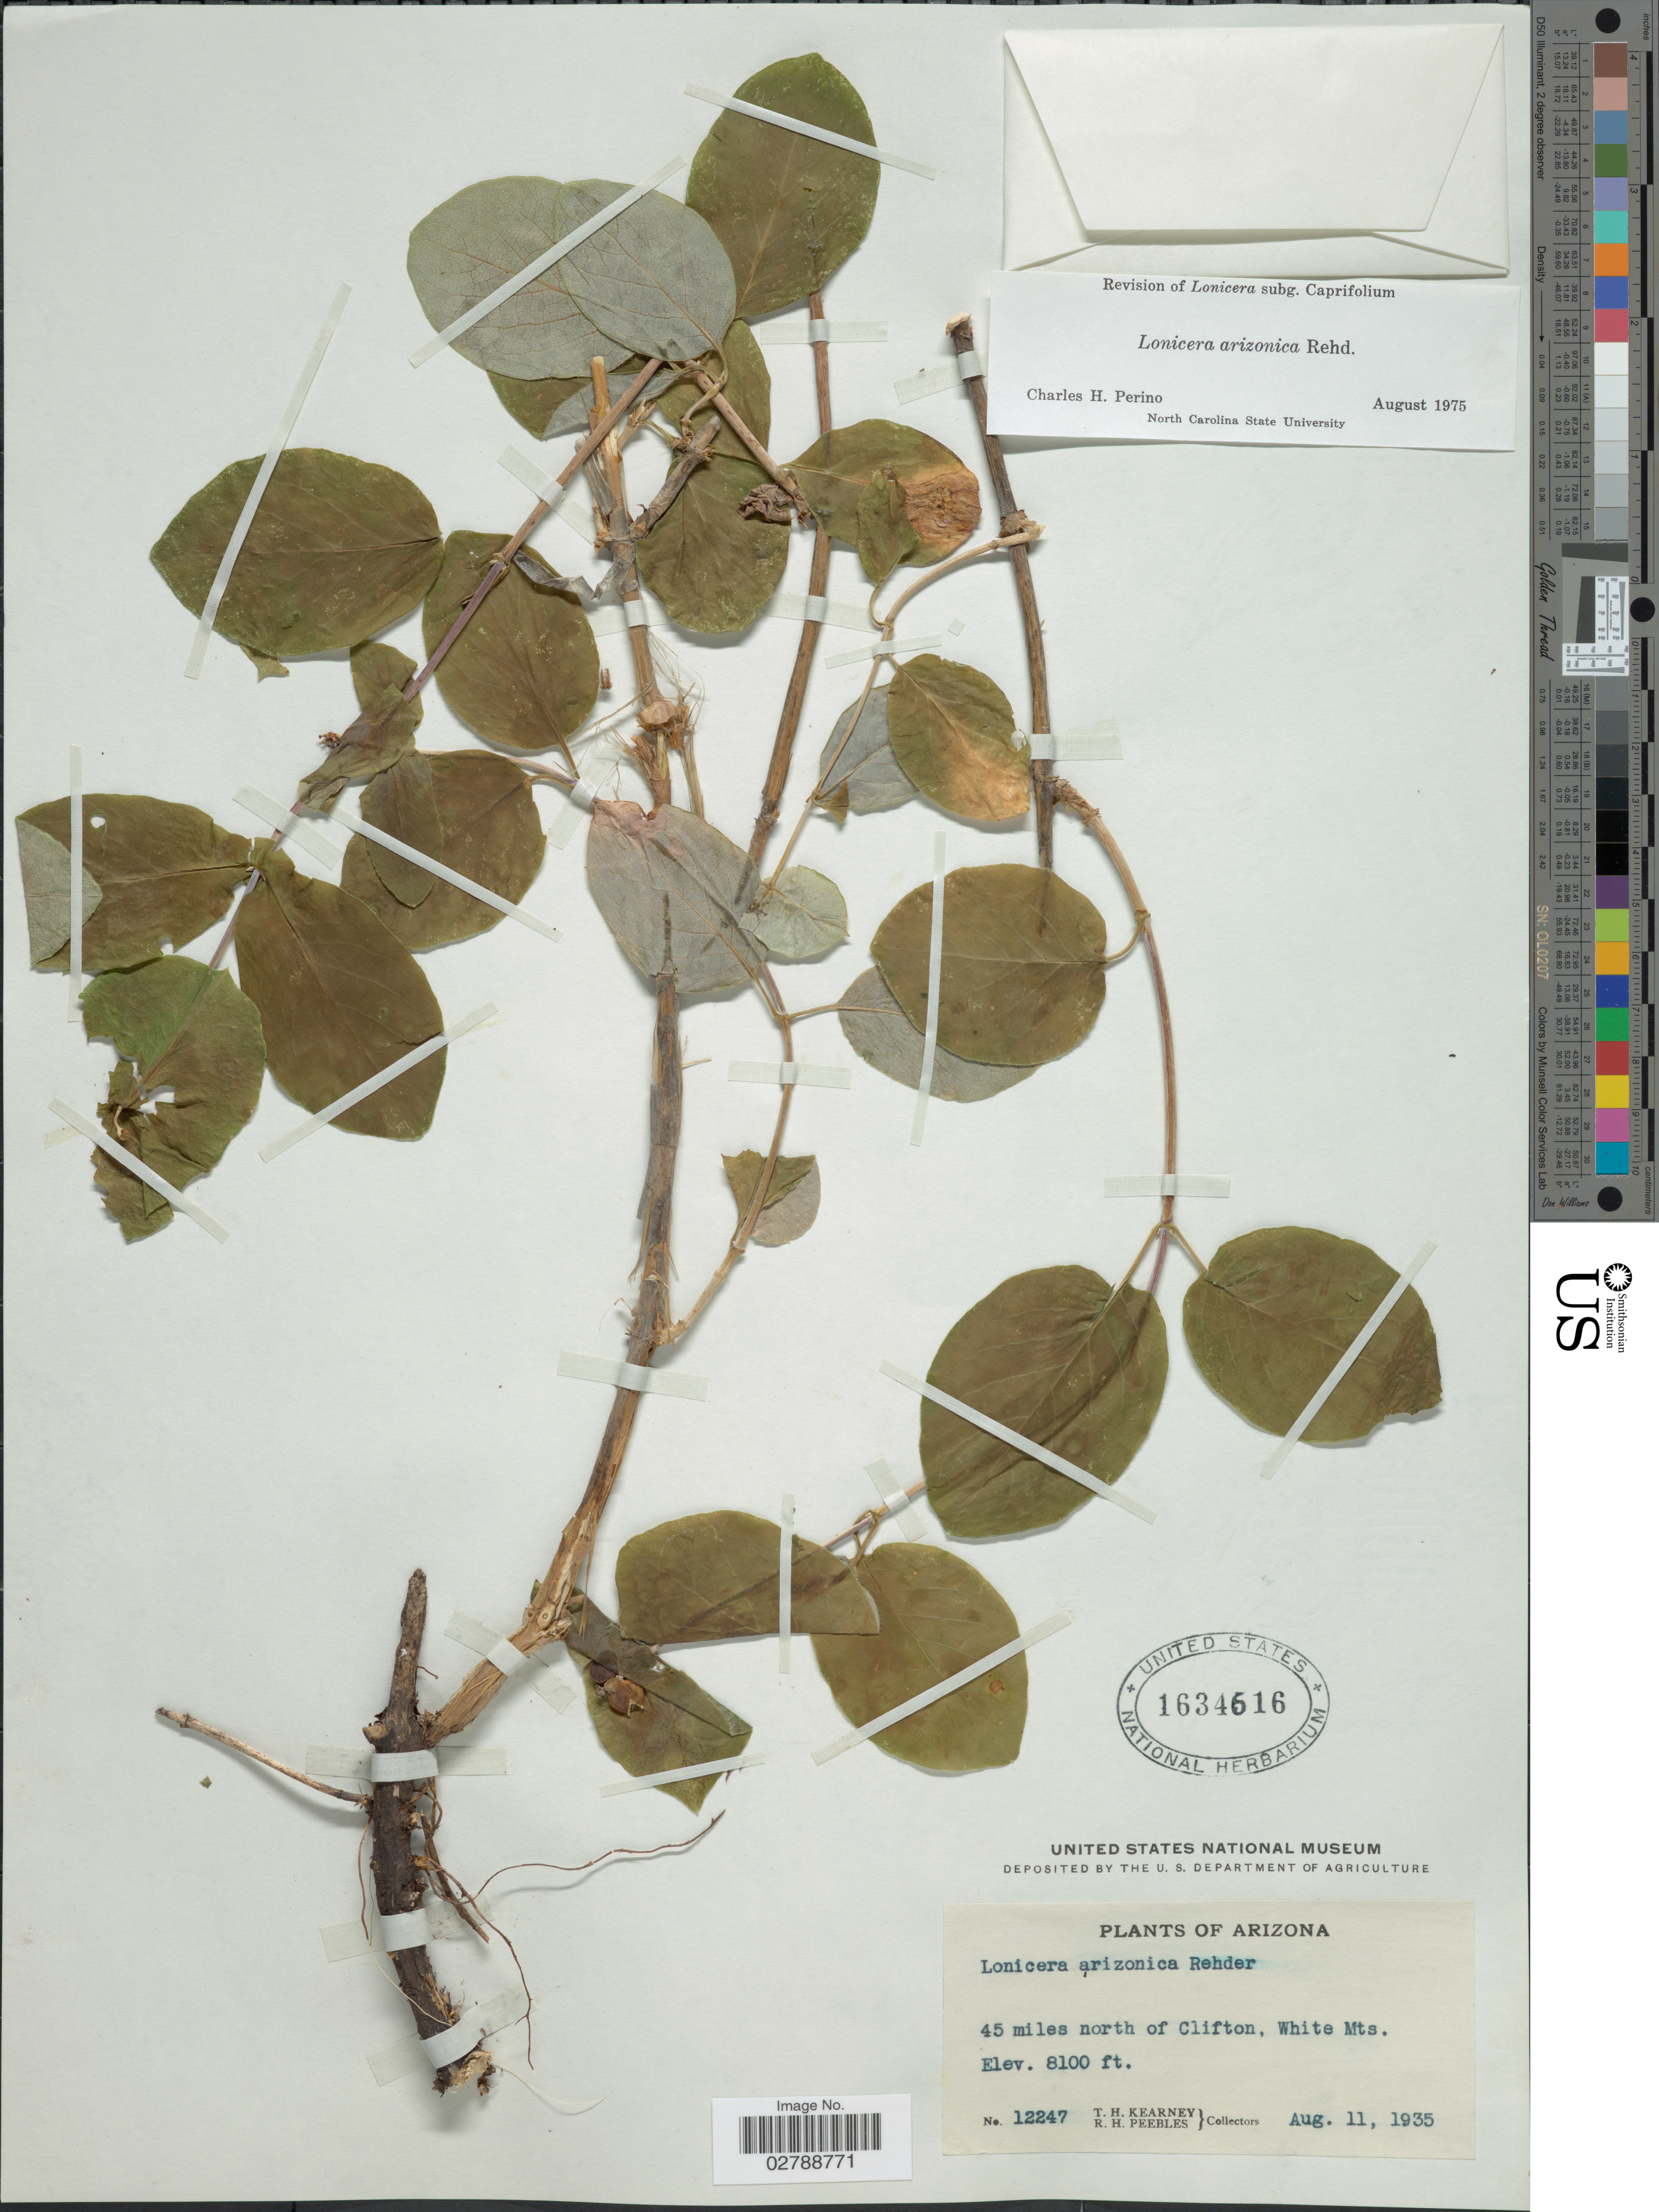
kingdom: Plantae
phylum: Tracheophyta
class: Magnoliopsida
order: Dipsacales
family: Caprifoliaceae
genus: Lonicera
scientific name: Lonicera arizonica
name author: Rehder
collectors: T. H. Kearney & R. H. Peebles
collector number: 12247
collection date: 1935-08-11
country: United States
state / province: Arizona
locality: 45 miles north of Clifton, White Mts.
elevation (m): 2469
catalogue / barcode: US 1634616